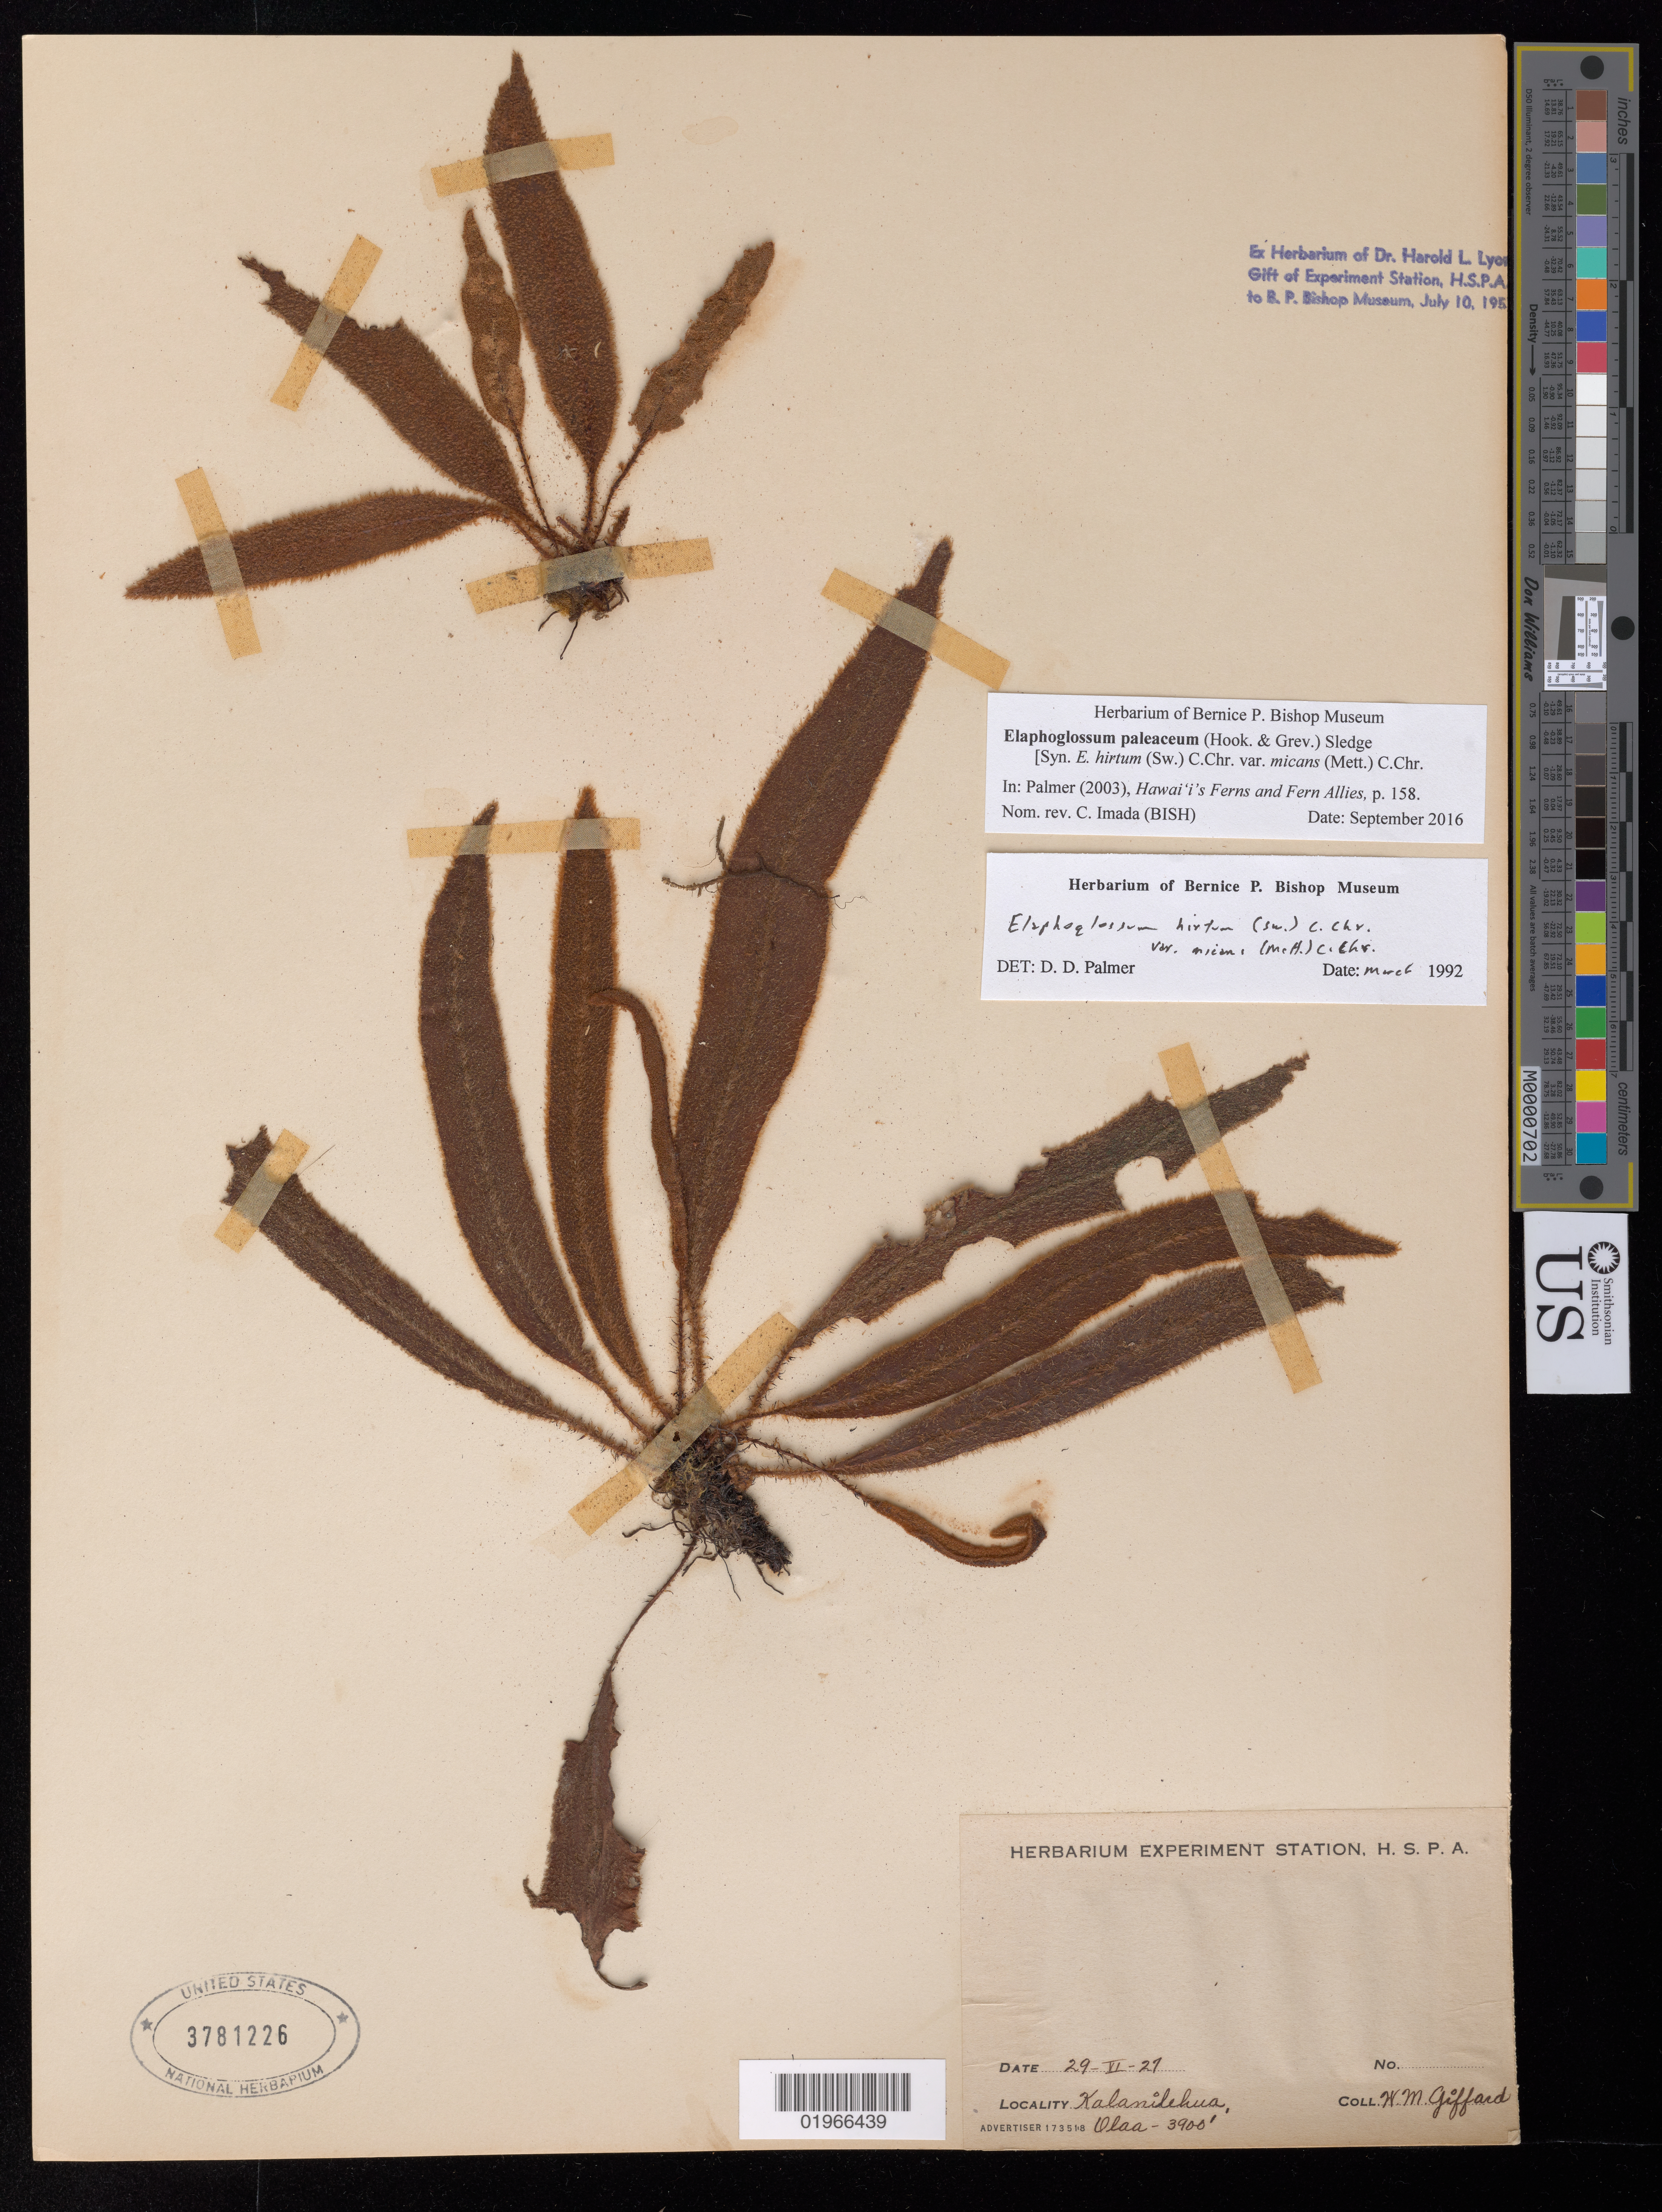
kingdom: Plantae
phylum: Tracheophyta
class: Polypodiopsida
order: Polypodiales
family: Dryopteridaceae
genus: Elaphoglossum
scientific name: Elaphoglossum paleaceum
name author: (Hook. & Grev.) Sledge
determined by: Imada, C. T.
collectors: W. Giffard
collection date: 1927-06-29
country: United States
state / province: Hawaii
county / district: Hawaii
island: Hawaii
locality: Kalanilehua-Olaa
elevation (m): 1189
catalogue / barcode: US 3781226